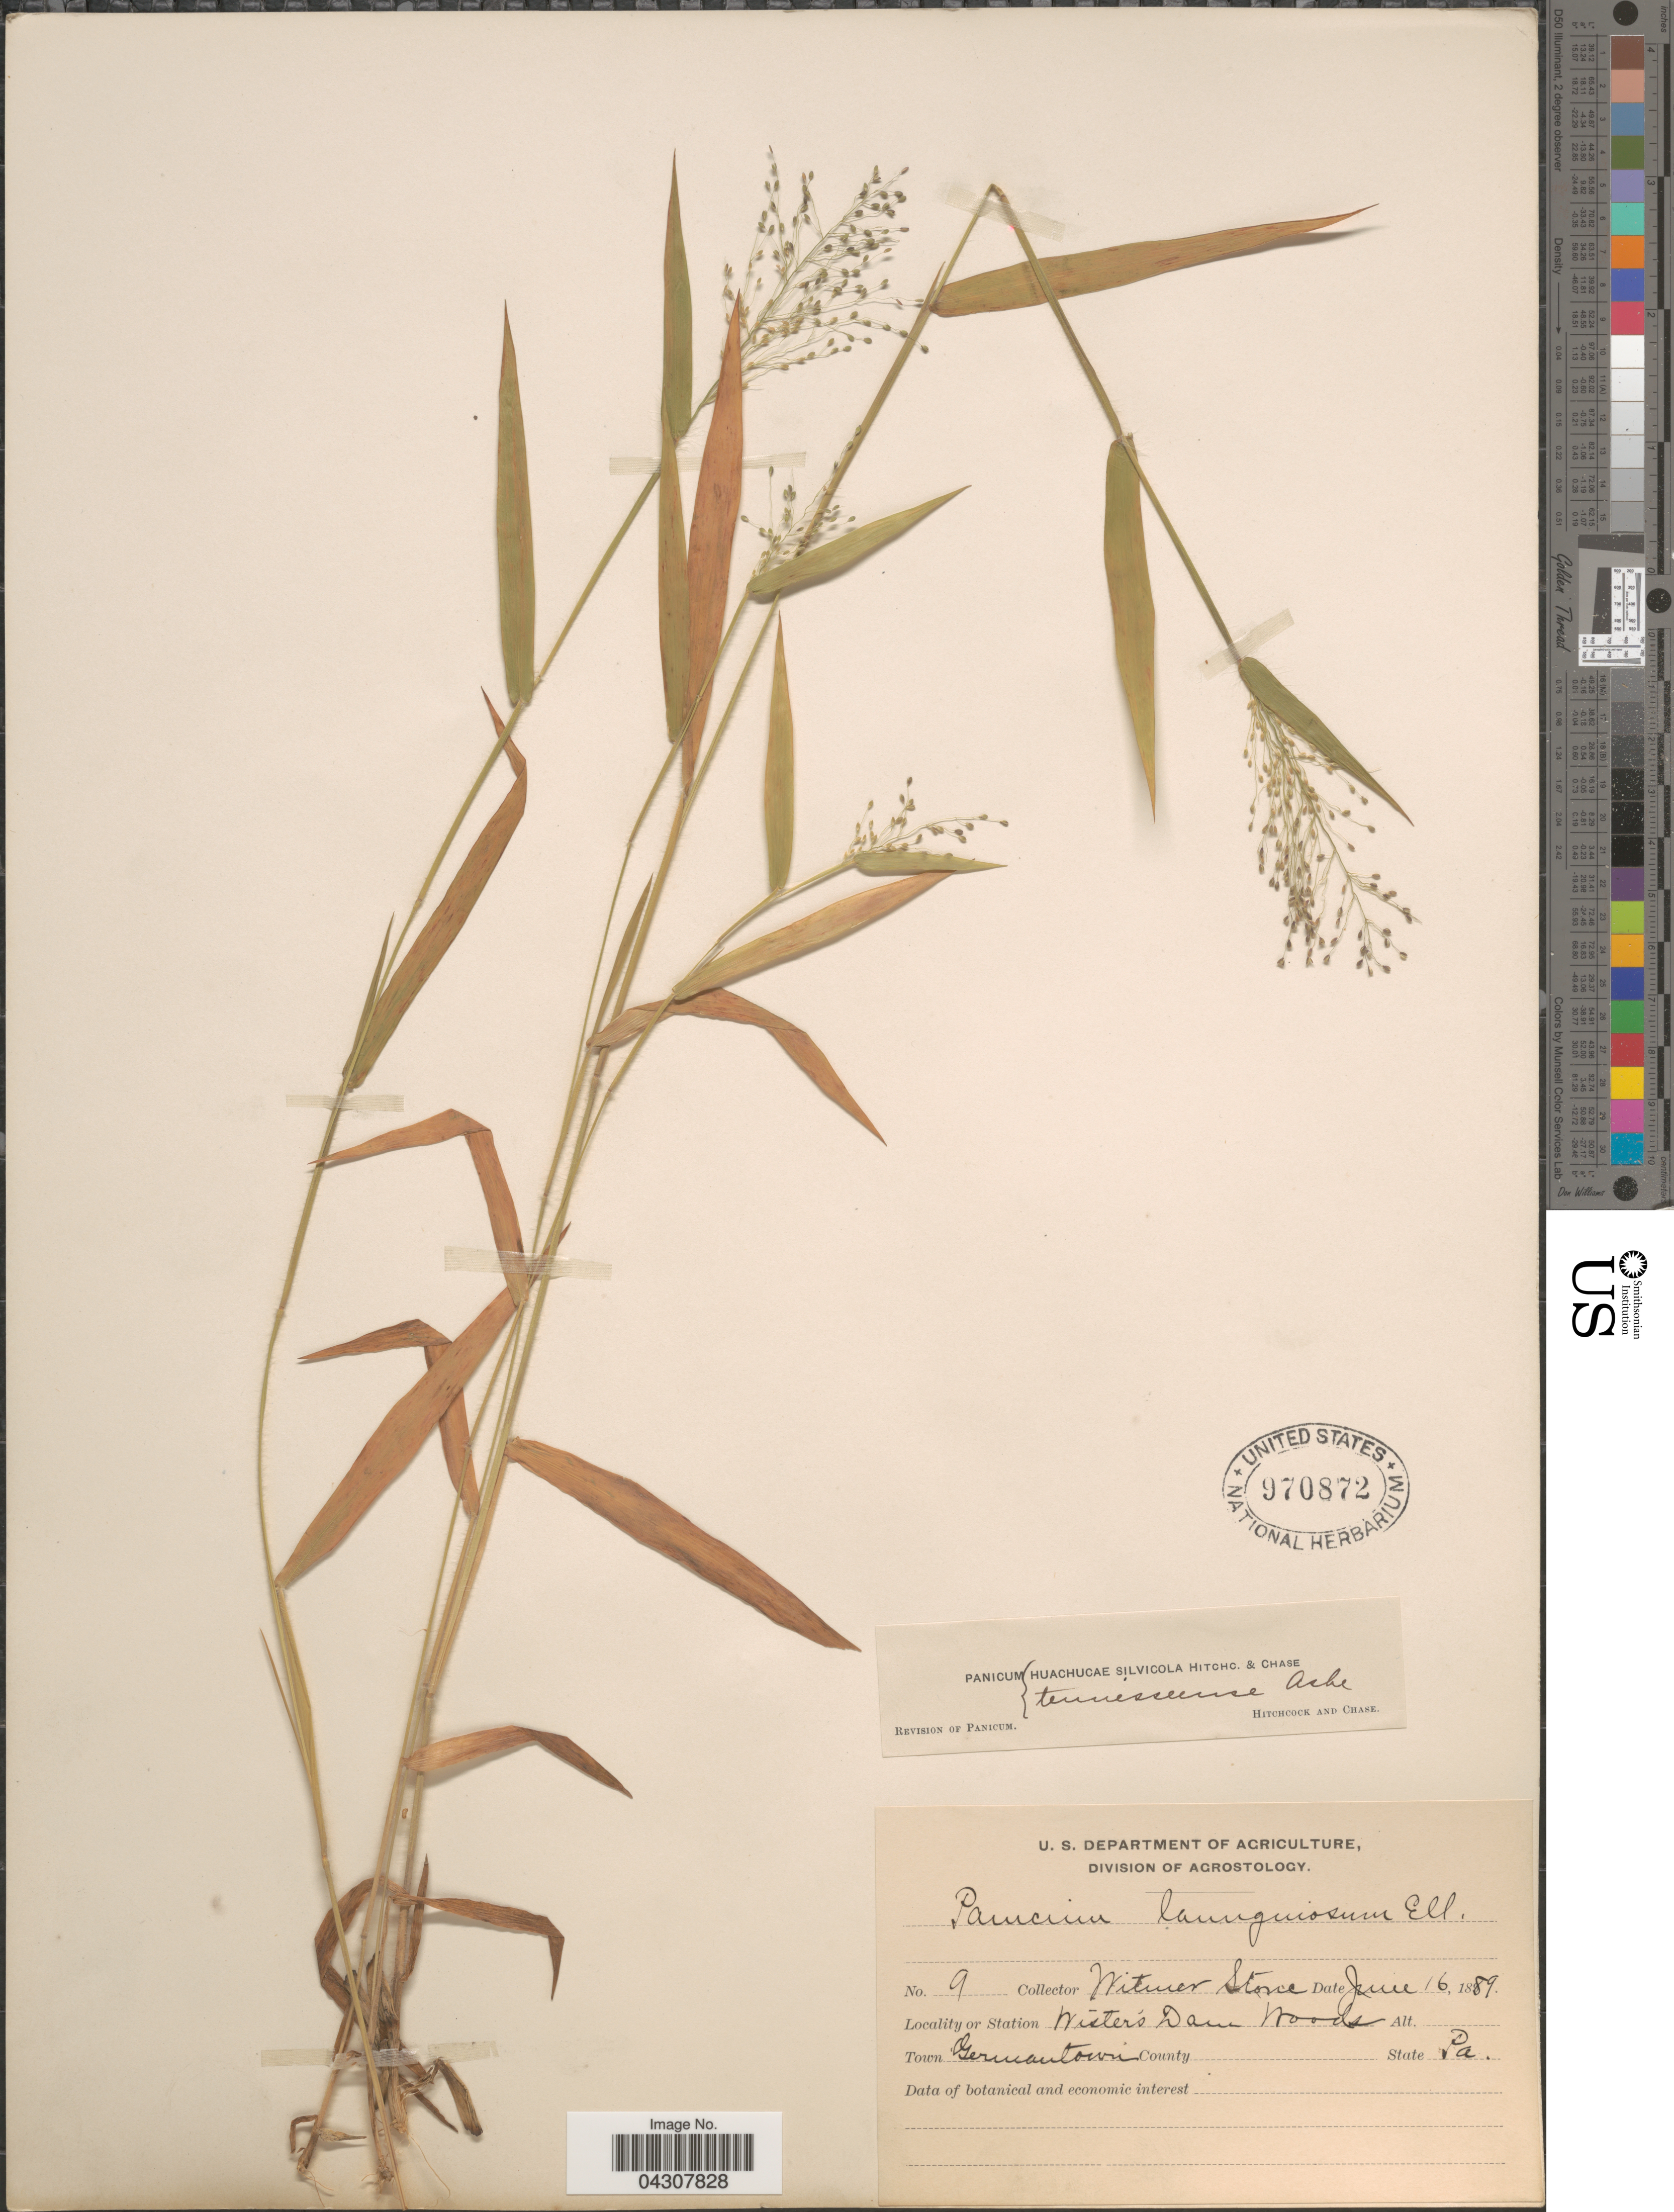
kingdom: Plantae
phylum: Tracheophyta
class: Liliopsida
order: Poales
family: Poaceae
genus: Dichanthelium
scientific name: Dichanthelium acuminatum var. acuminatum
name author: (Sw.) Gould & C.A. Clark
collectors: W. Stone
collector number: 9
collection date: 1889-06-16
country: United States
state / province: Pennsylvania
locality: Wister's Dam Woods. Town Germantown.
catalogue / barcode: US 970872